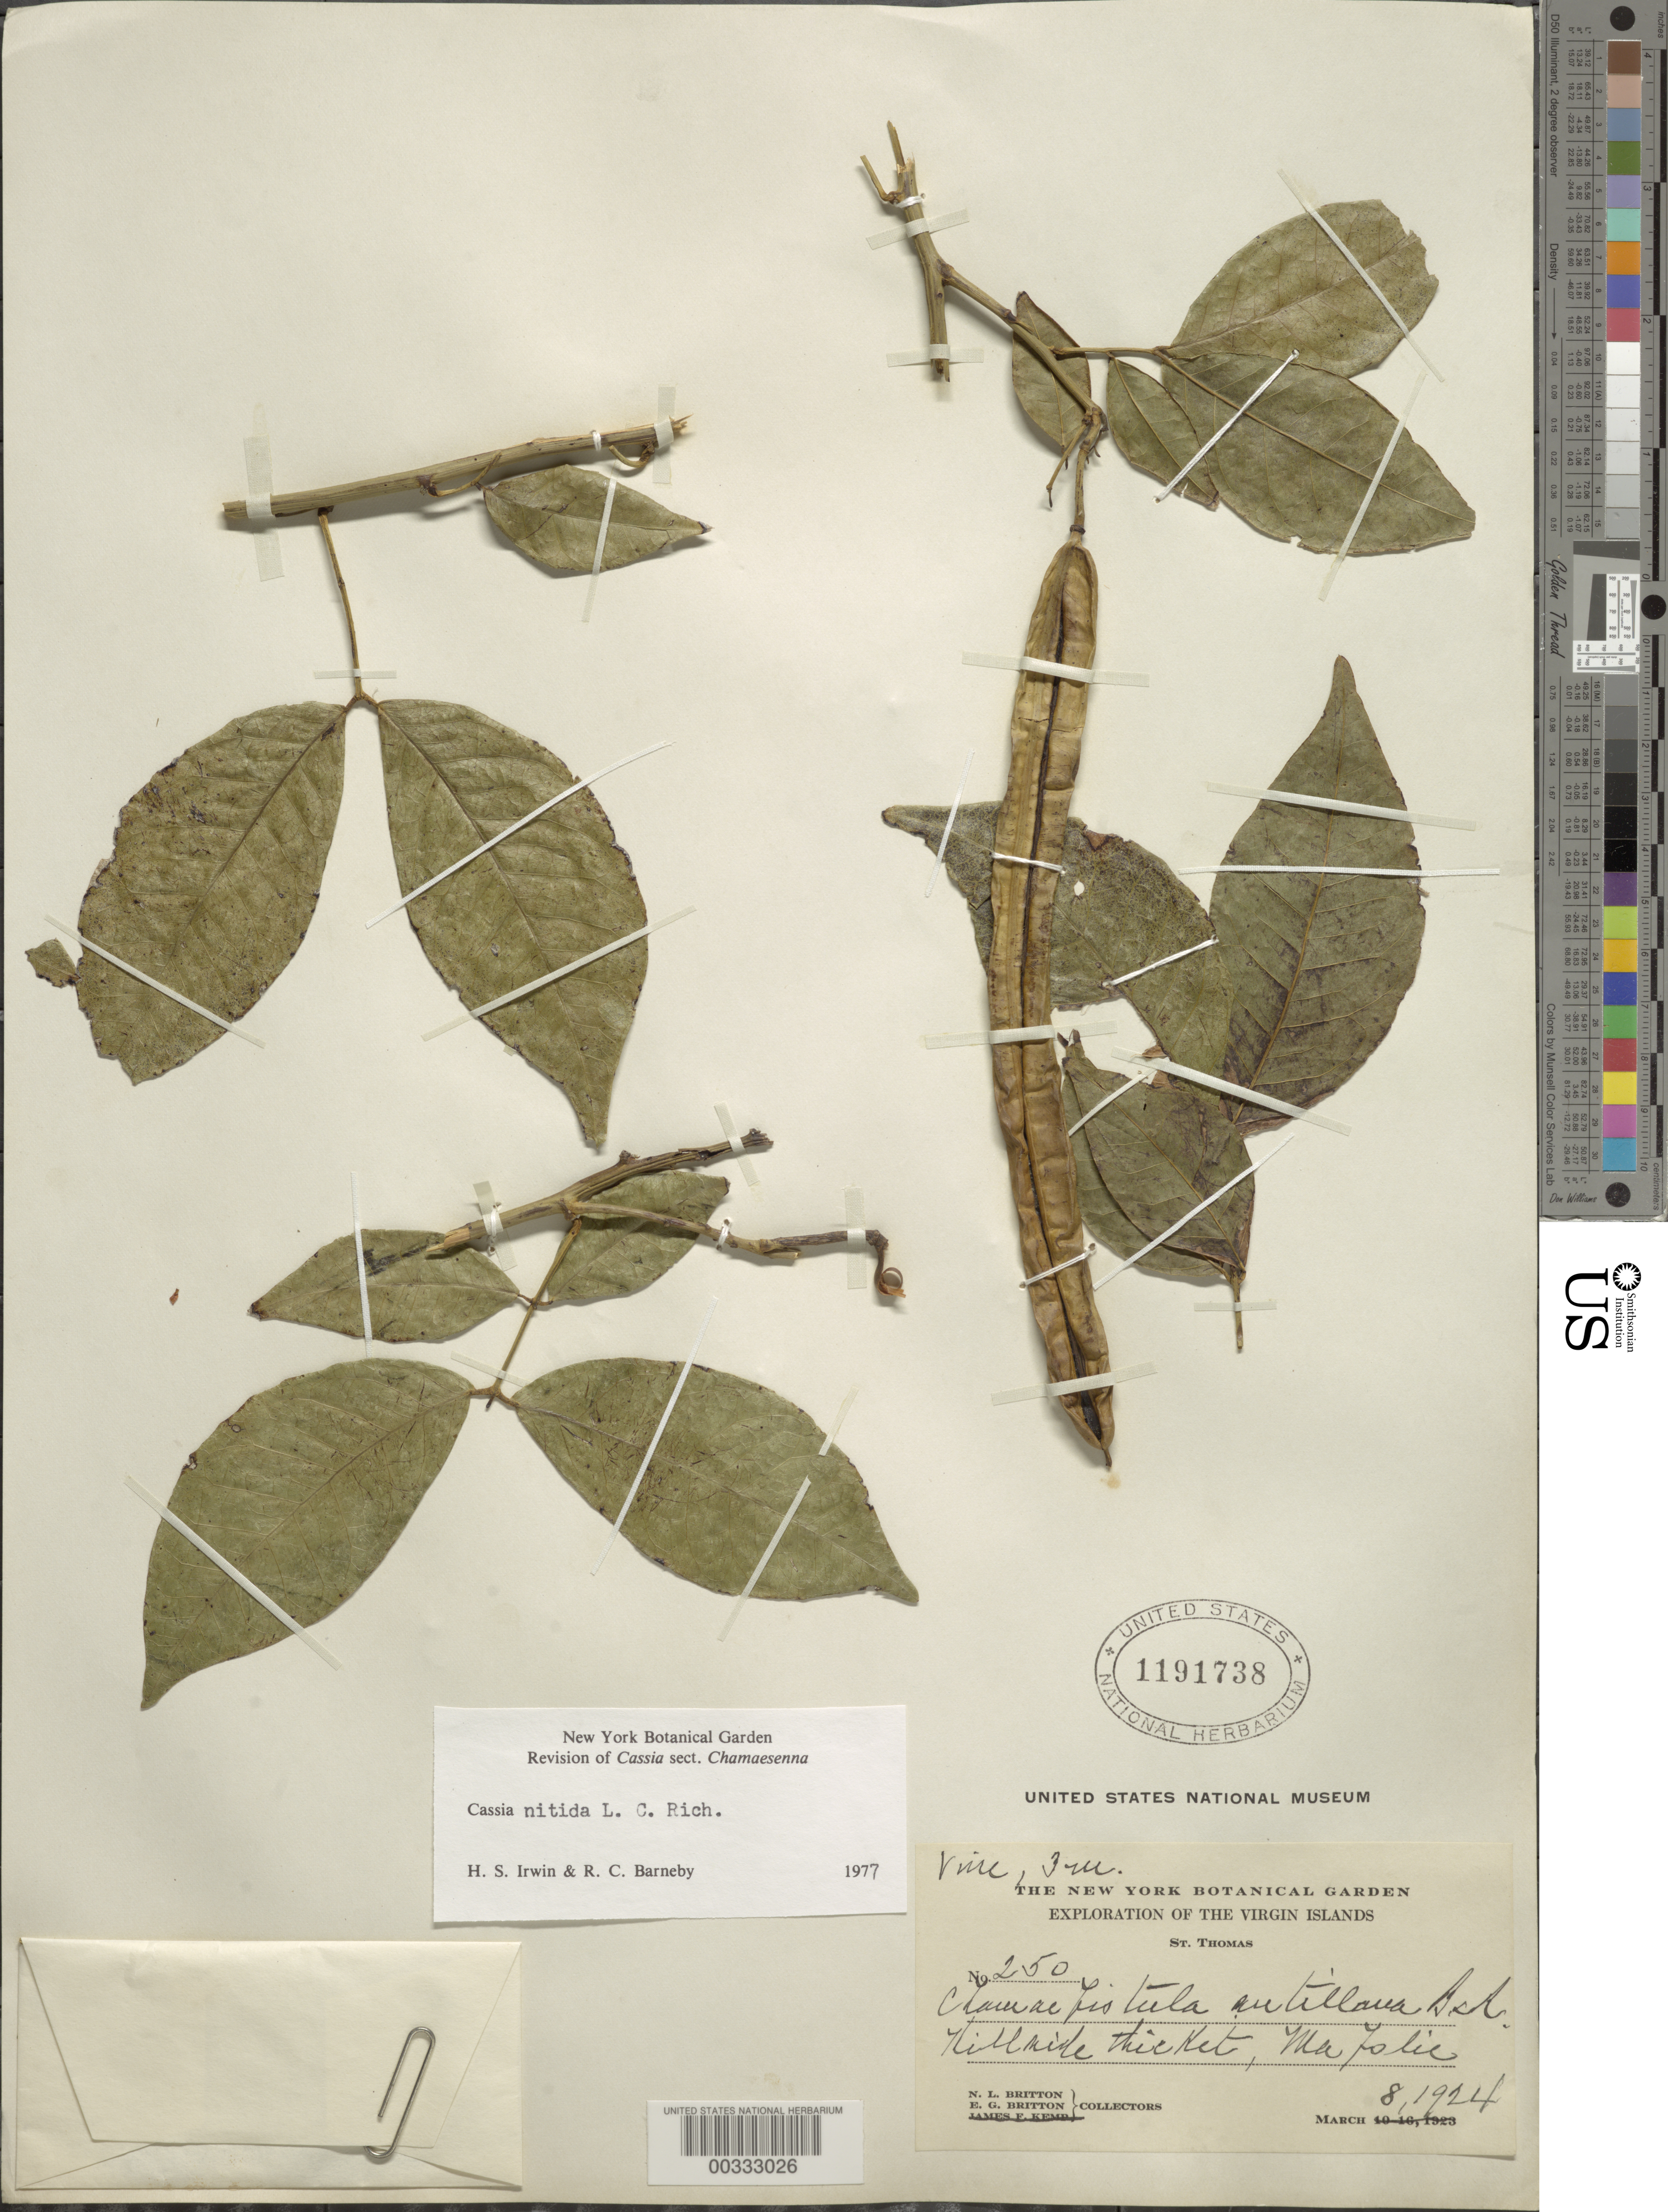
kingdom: Plantae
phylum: Tracheophyta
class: Magnoliopsida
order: Fabales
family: Fabaceae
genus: Senna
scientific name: Senna nitida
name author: (Rich.) H.S. Irwin & Barneby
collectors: N. Britton & E. G. Britton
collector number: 250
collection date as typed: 08 Mar 1924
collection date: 1924-03-08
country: U.S. Virgin Islands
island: St. Thomas Island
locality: Ma folie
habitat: Hillside thicket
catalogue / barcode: US 1191738